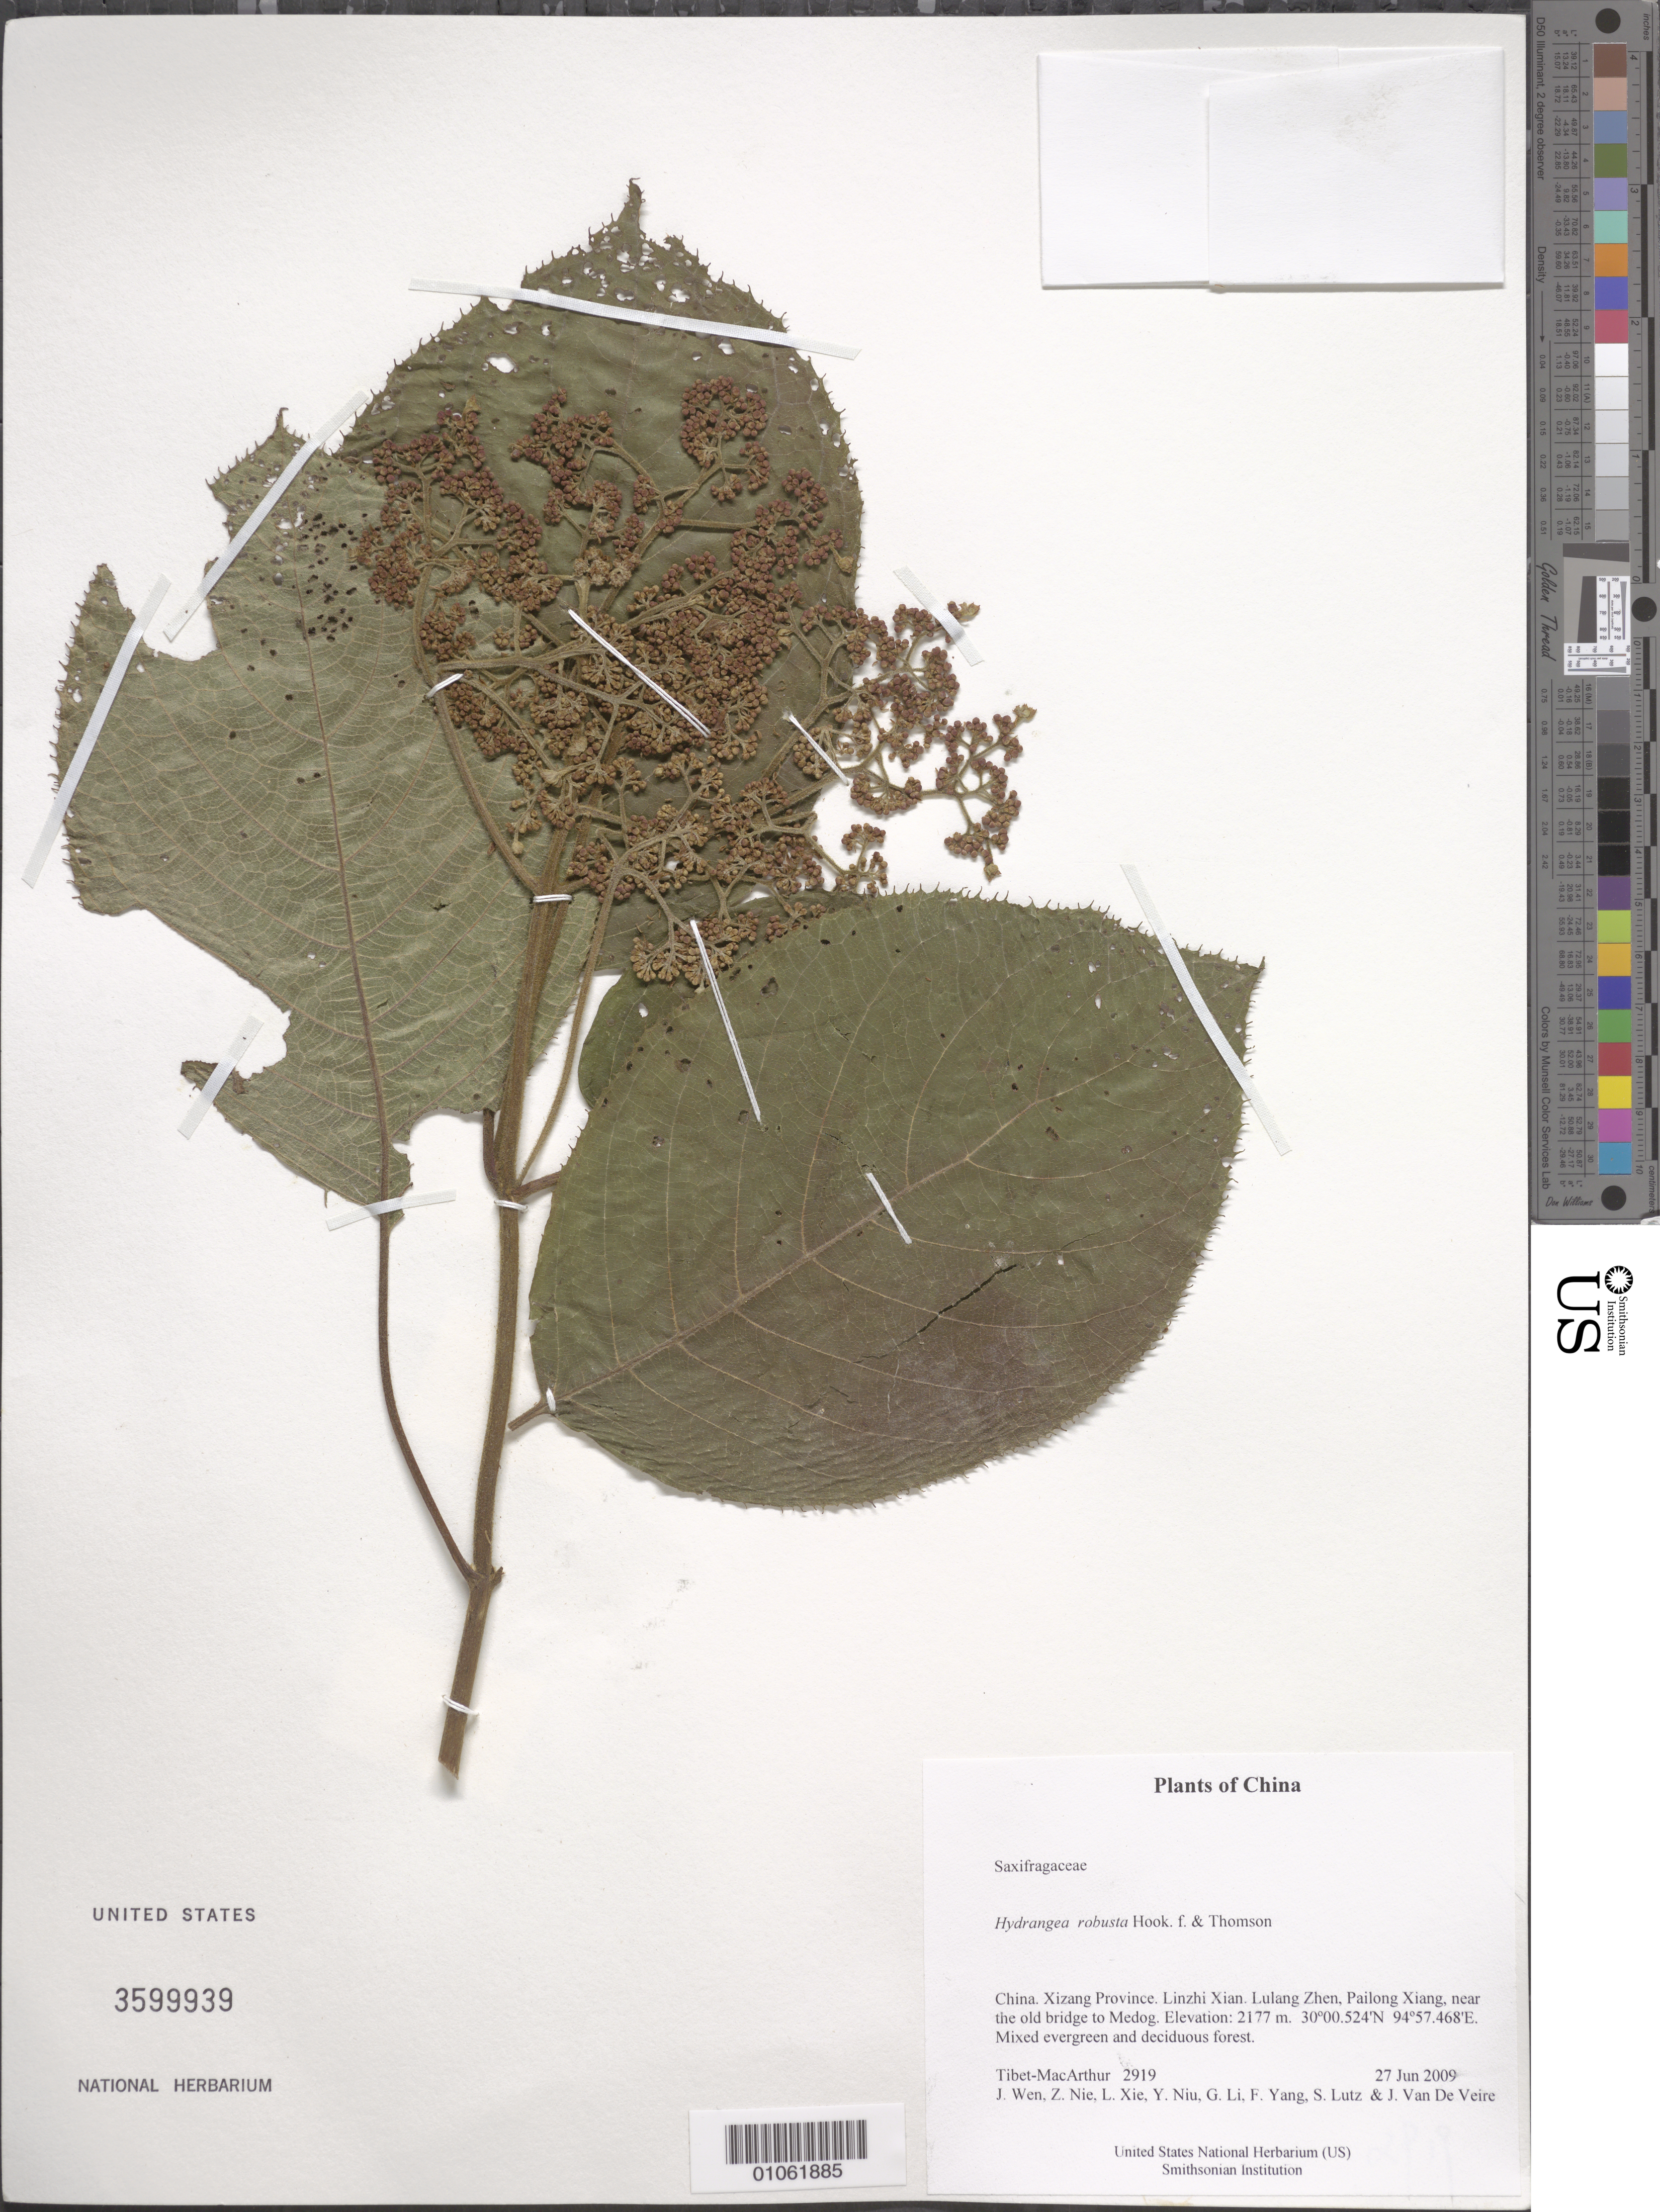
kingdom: Plantae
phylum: Tracheophyta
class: Magnoliopsida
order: Cornales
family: Hydrangeaceae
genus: Hydrangea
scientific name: Hydrangea robusta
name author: Hook. f. & Thomson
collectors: Tibet-MacArthur, J. Wen, Z. Nie, L. Xie, Y. Niu, G. Li, F. Yang, S. Lutz & J. Van De Veire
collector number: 2919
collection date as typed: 27 Jun 2009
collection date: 2009-06-27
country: China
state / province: Xizang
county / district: Linzhi Xian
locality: Lulang Zhen, Pailong Xiang, near the old bridge to Medog.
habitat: Mixed evergreen and deciduous forest.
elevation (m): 2177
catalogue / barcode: US 3599939